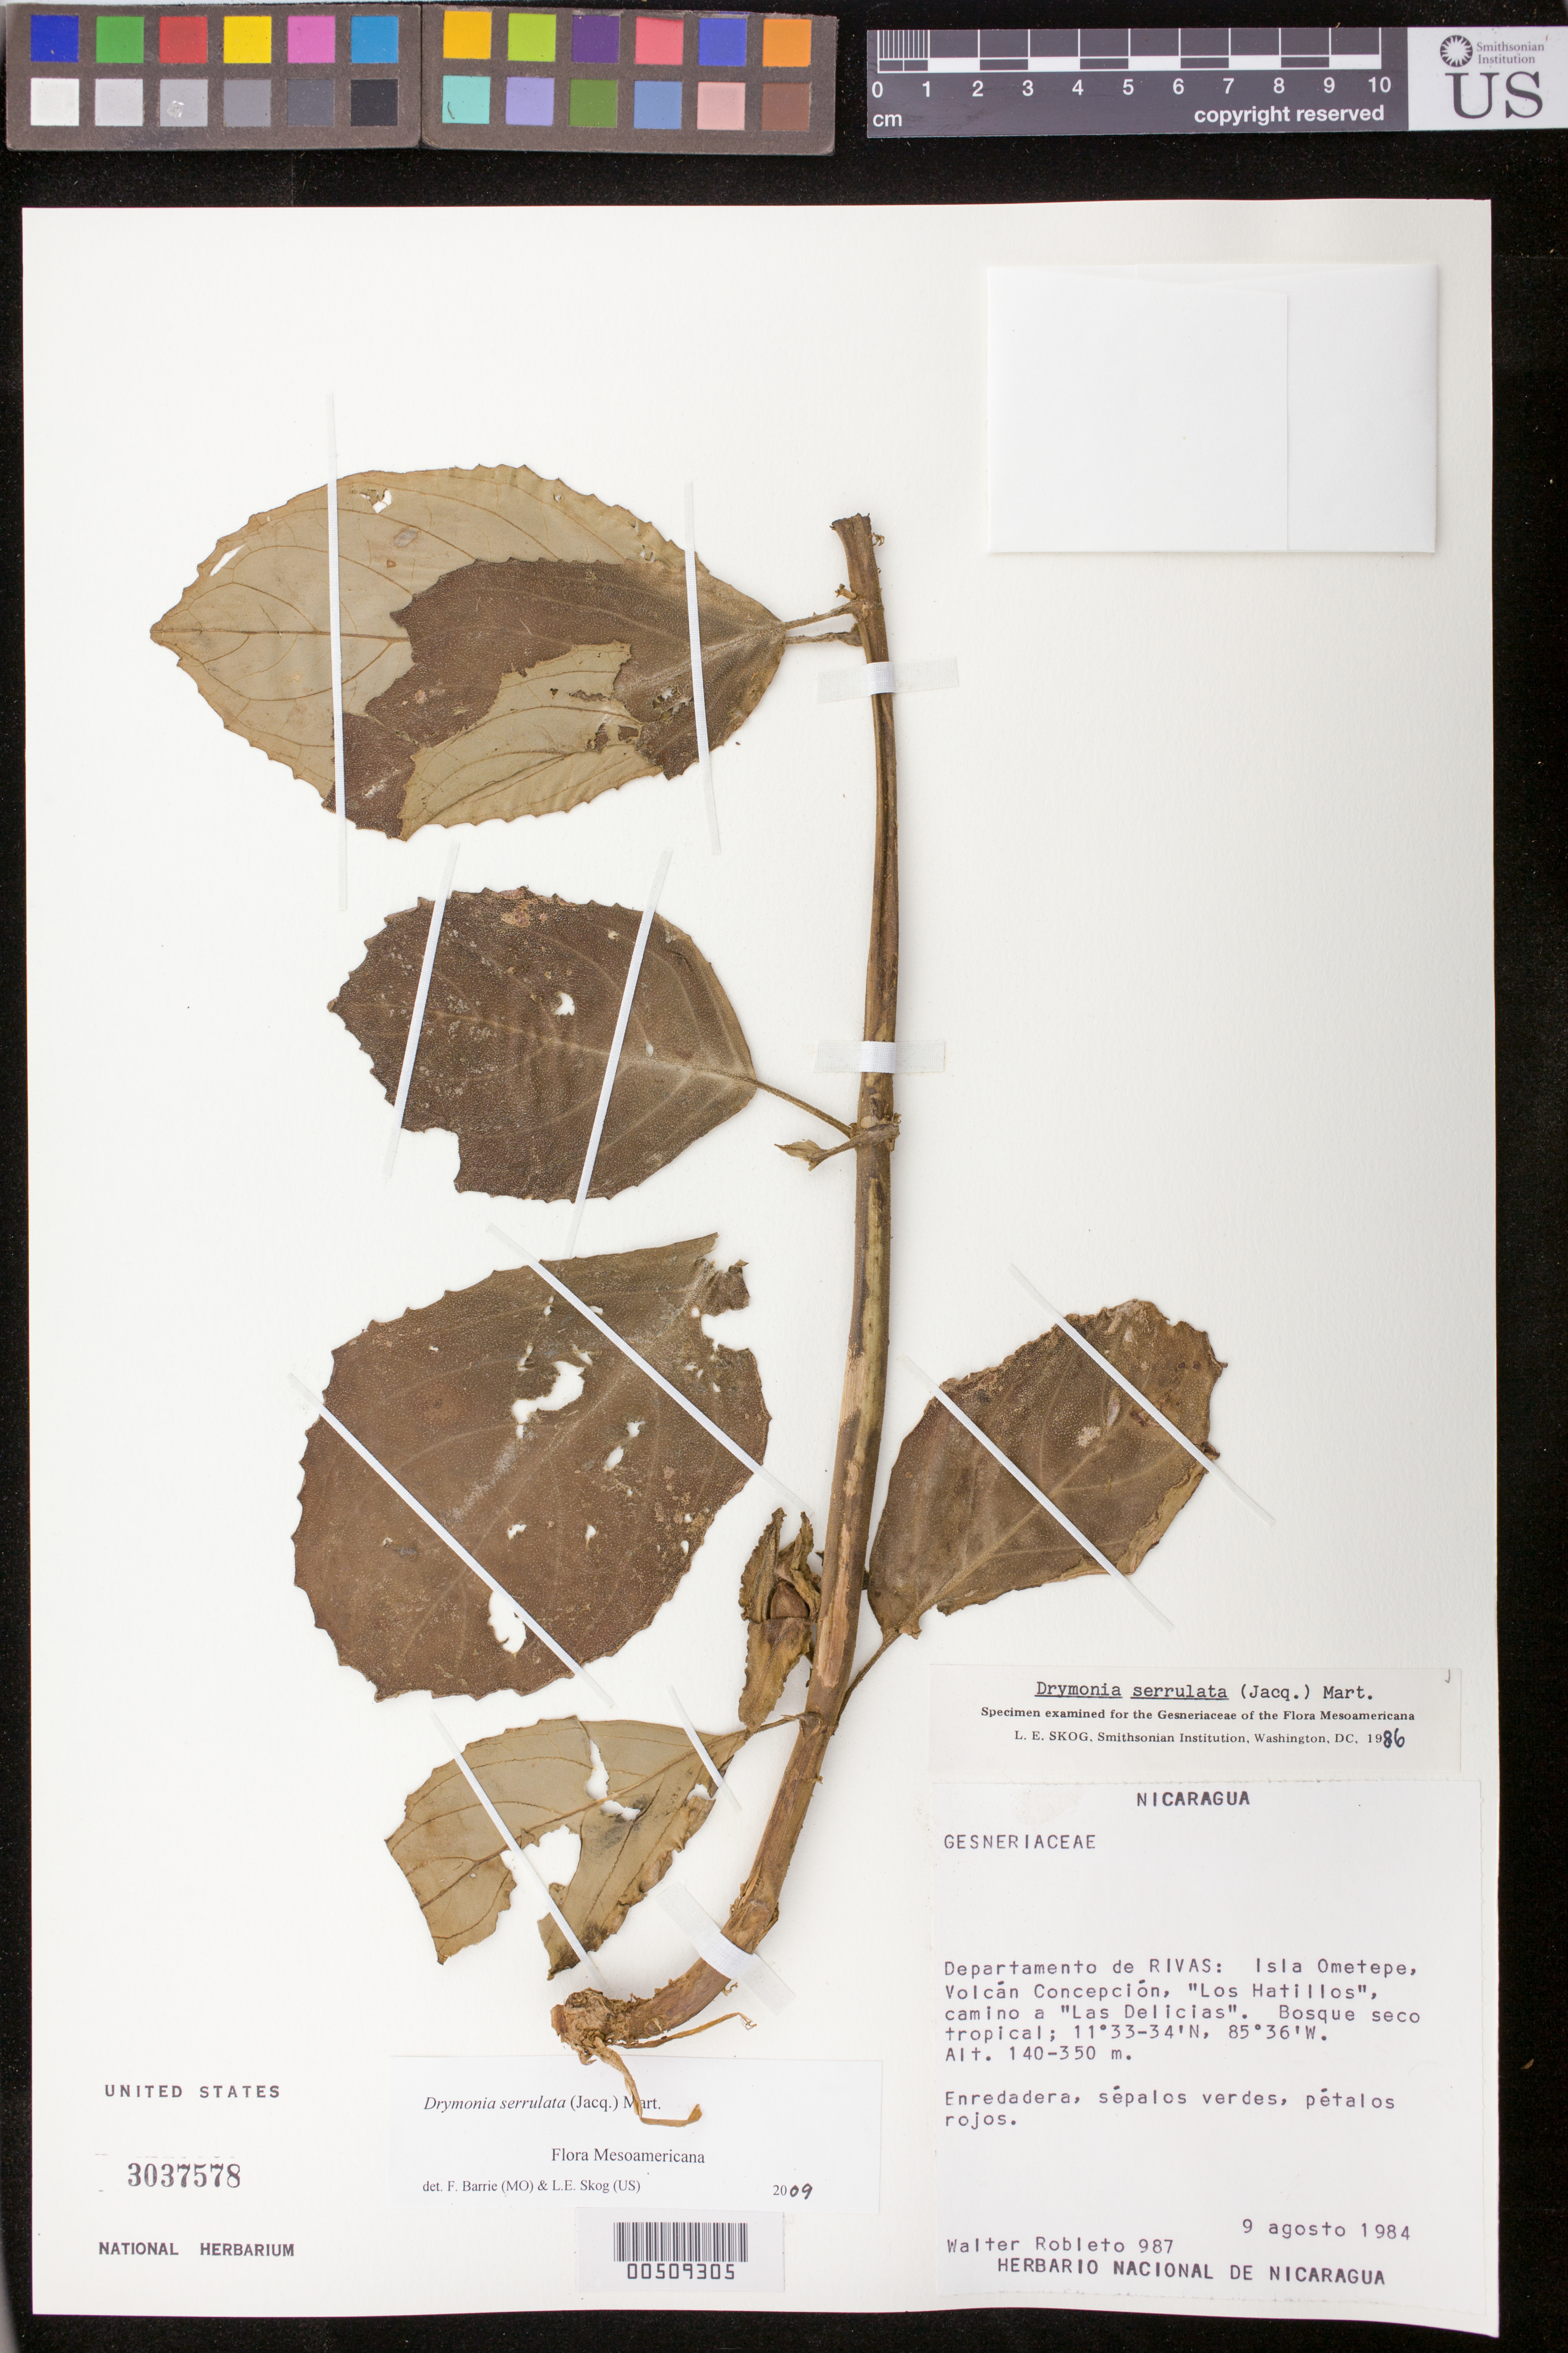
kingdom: Plantae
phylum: Tracheophyta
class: Magnoliopsida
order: Lamiales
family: Gesneriaceae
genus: Drymonia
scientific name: Drymonia serrulata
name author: (Jacq.) Mart.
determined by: Skog, Laurence E.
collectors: W. Robleto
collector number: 987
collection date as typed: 09 Aug 1984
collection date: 1984-08-09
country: Nicaragua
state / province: Rivas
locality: Isla Ometepe, Volcán Concepción, "Los Hatillos," camino a "Las Delicias"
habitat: Bosque seco tropical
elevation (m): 140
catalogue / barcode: US 3037578